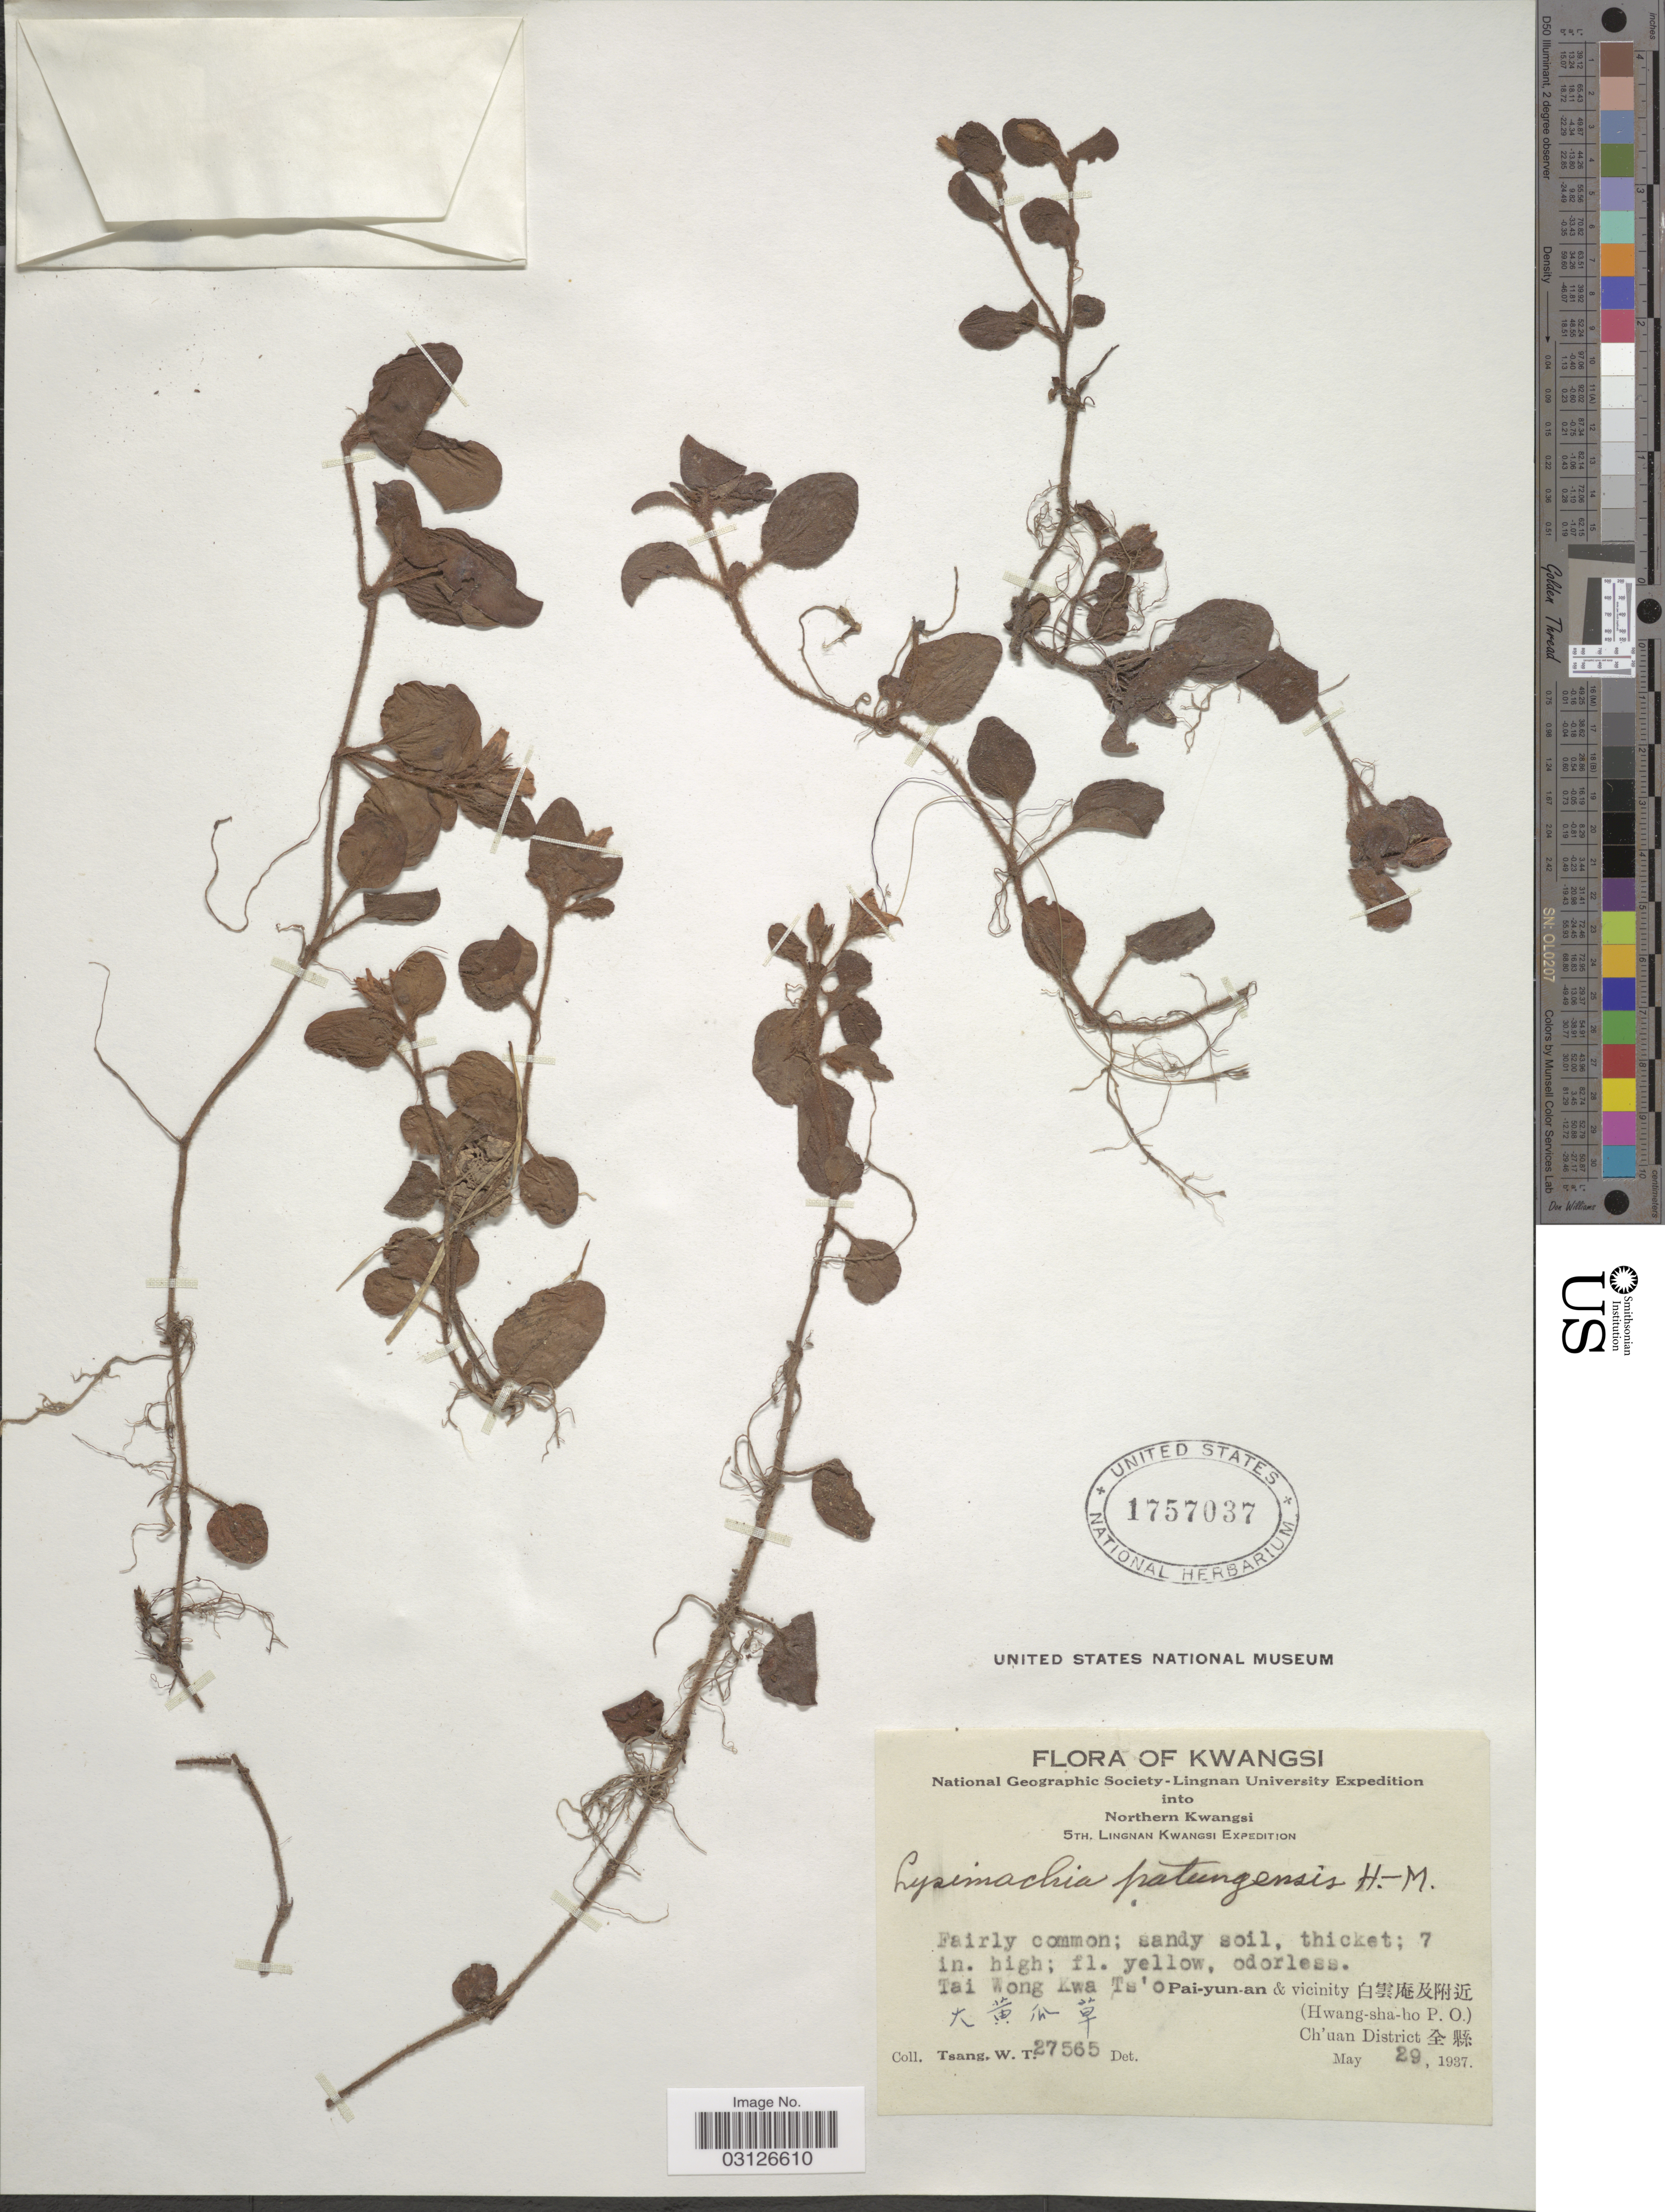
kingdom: Plantae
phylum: Tracheophyta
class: Magnoliopsida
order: Ericales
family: Primulaceae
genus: Lysimachia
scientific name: Lysimachia patungensis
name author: Hand.-Mazz.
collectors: W. T. Tsang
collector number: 27565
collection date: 1937-05-29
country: China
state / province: Guangxi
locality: Kwangsi.Northern Kwangsi. Tai Wong Kwa Ts'o Pai-yun-an & vicinity (Hwang-sha-ho P. O.) Ch'uan District .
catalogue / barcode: US 1757037